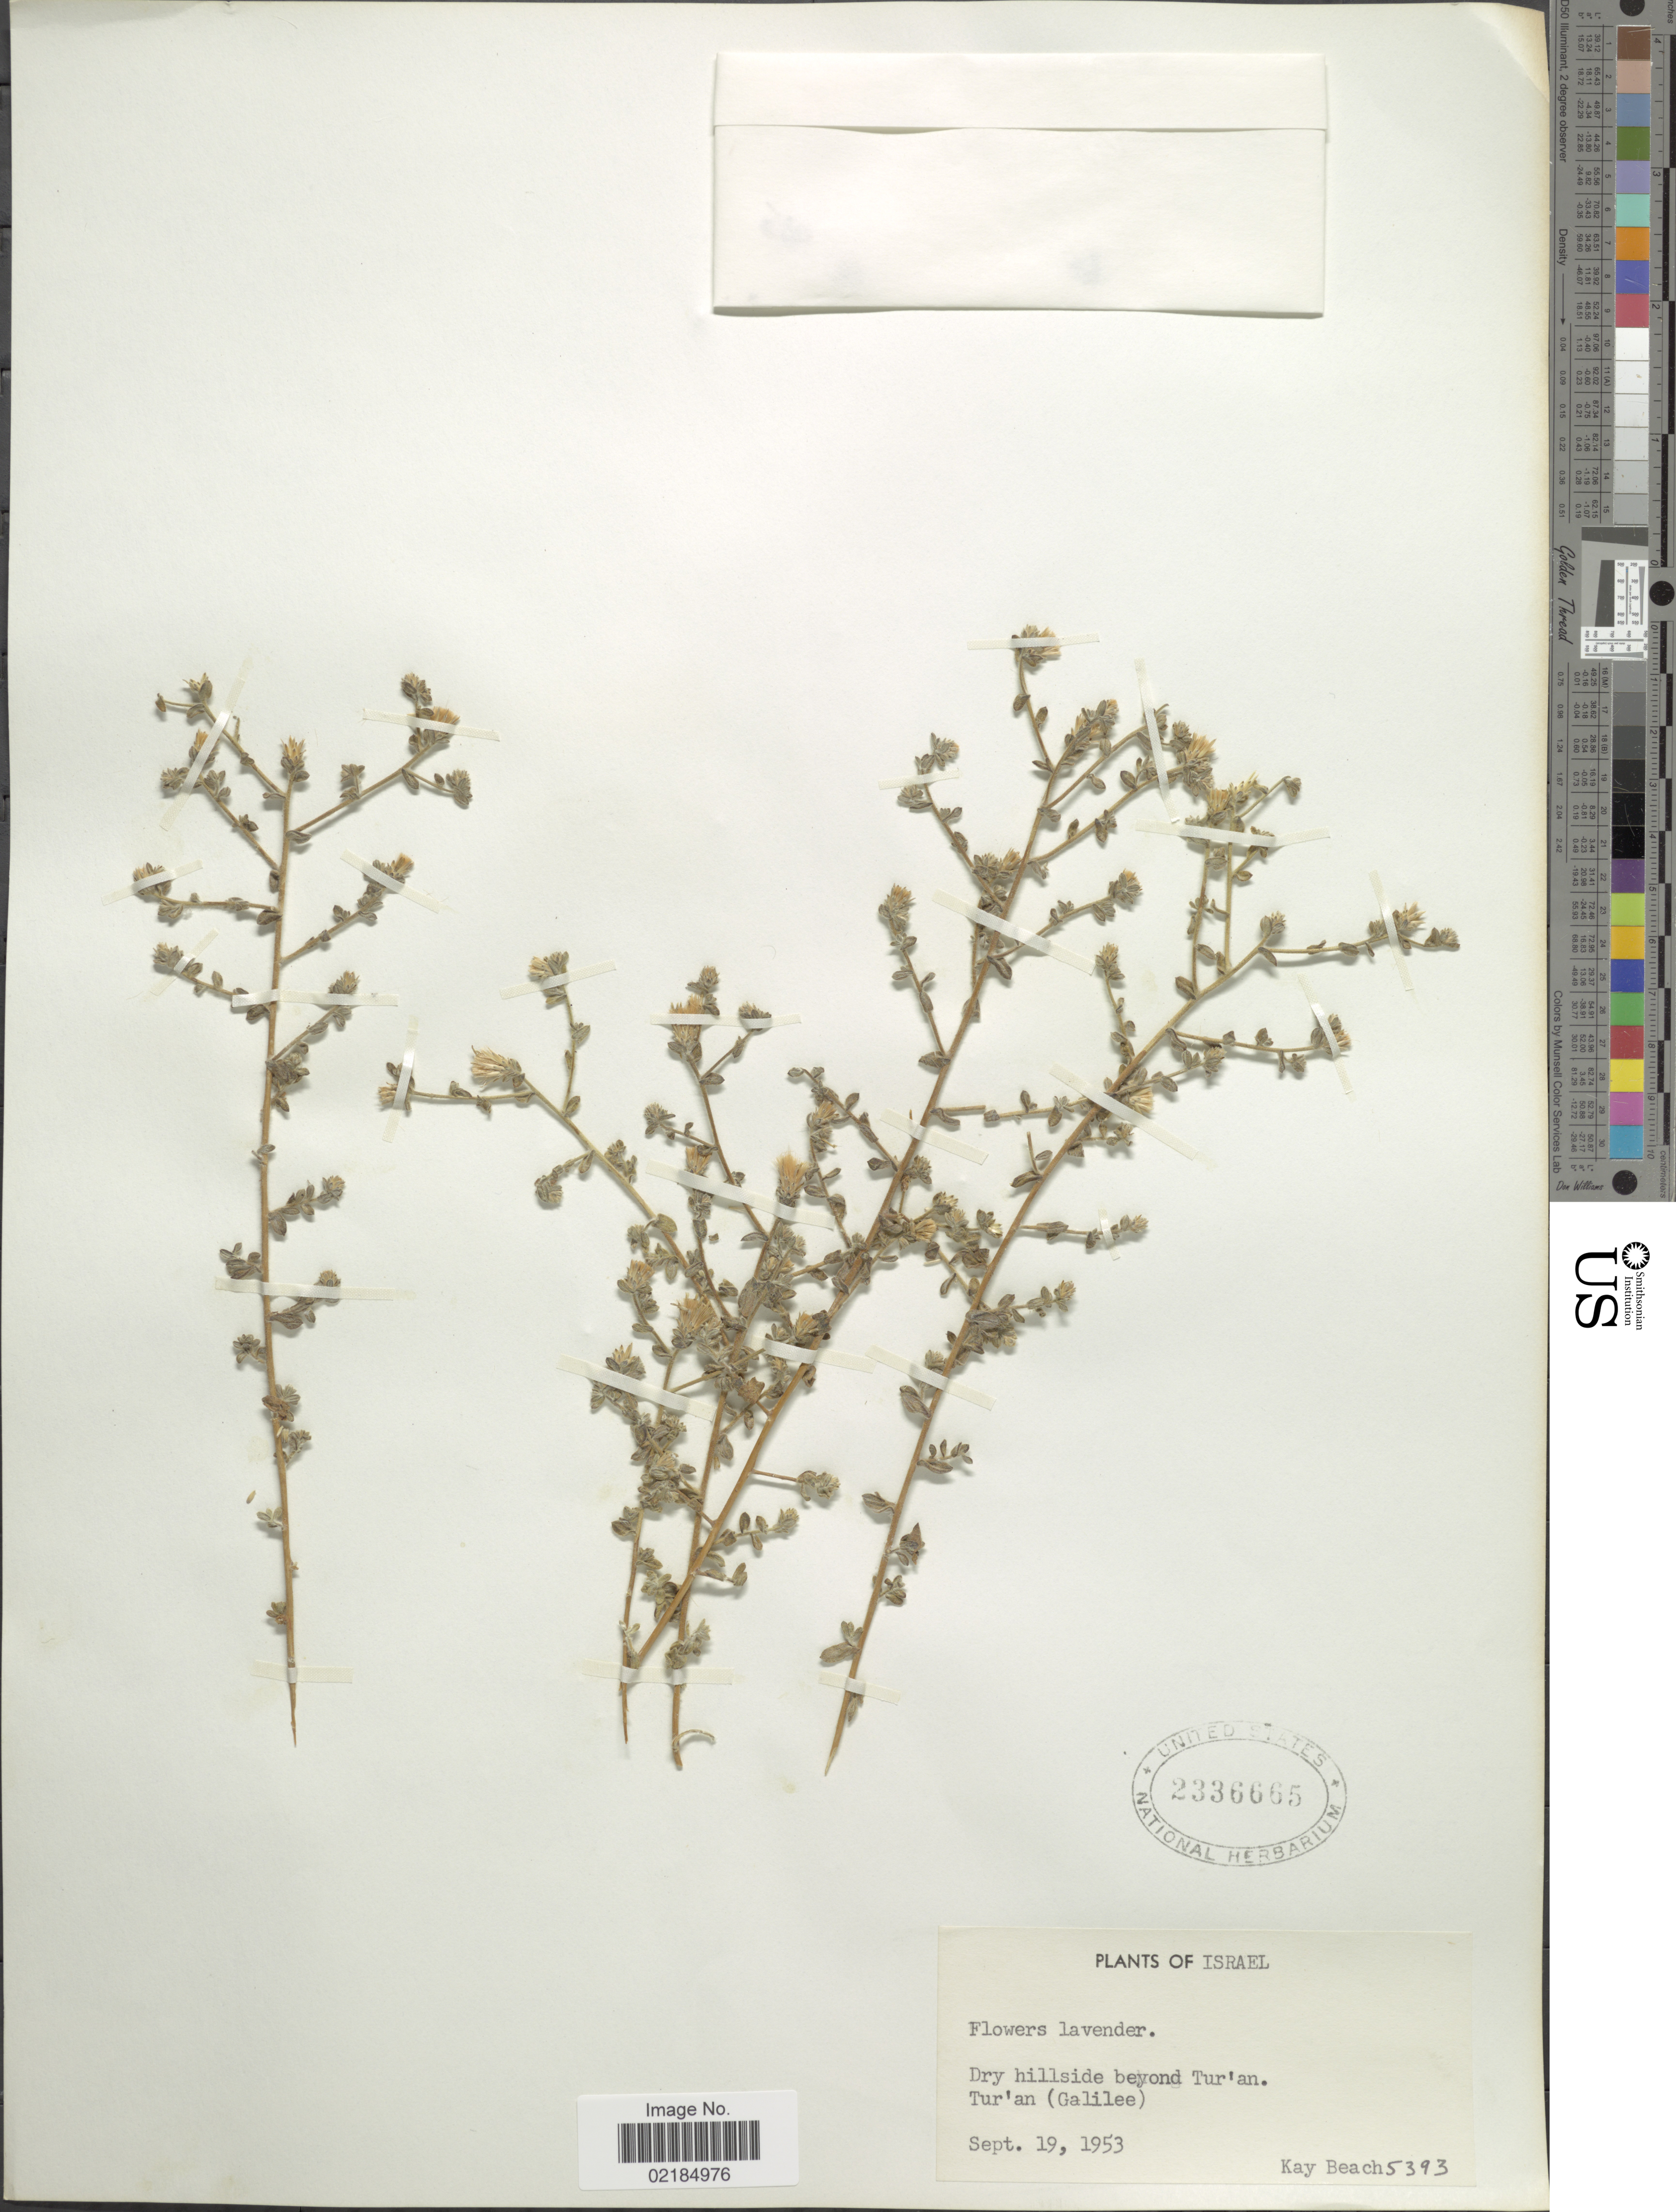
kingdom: Plantae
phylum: Tracheophyta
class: Magnoliopsida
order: Asterales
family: Asteraceae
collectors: K. H. Beach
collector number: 5393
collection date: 1953-09-19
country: Israel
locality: Dry hillside beyond Tur'an. Tur'an (Galilee)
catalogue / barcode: US 2336665